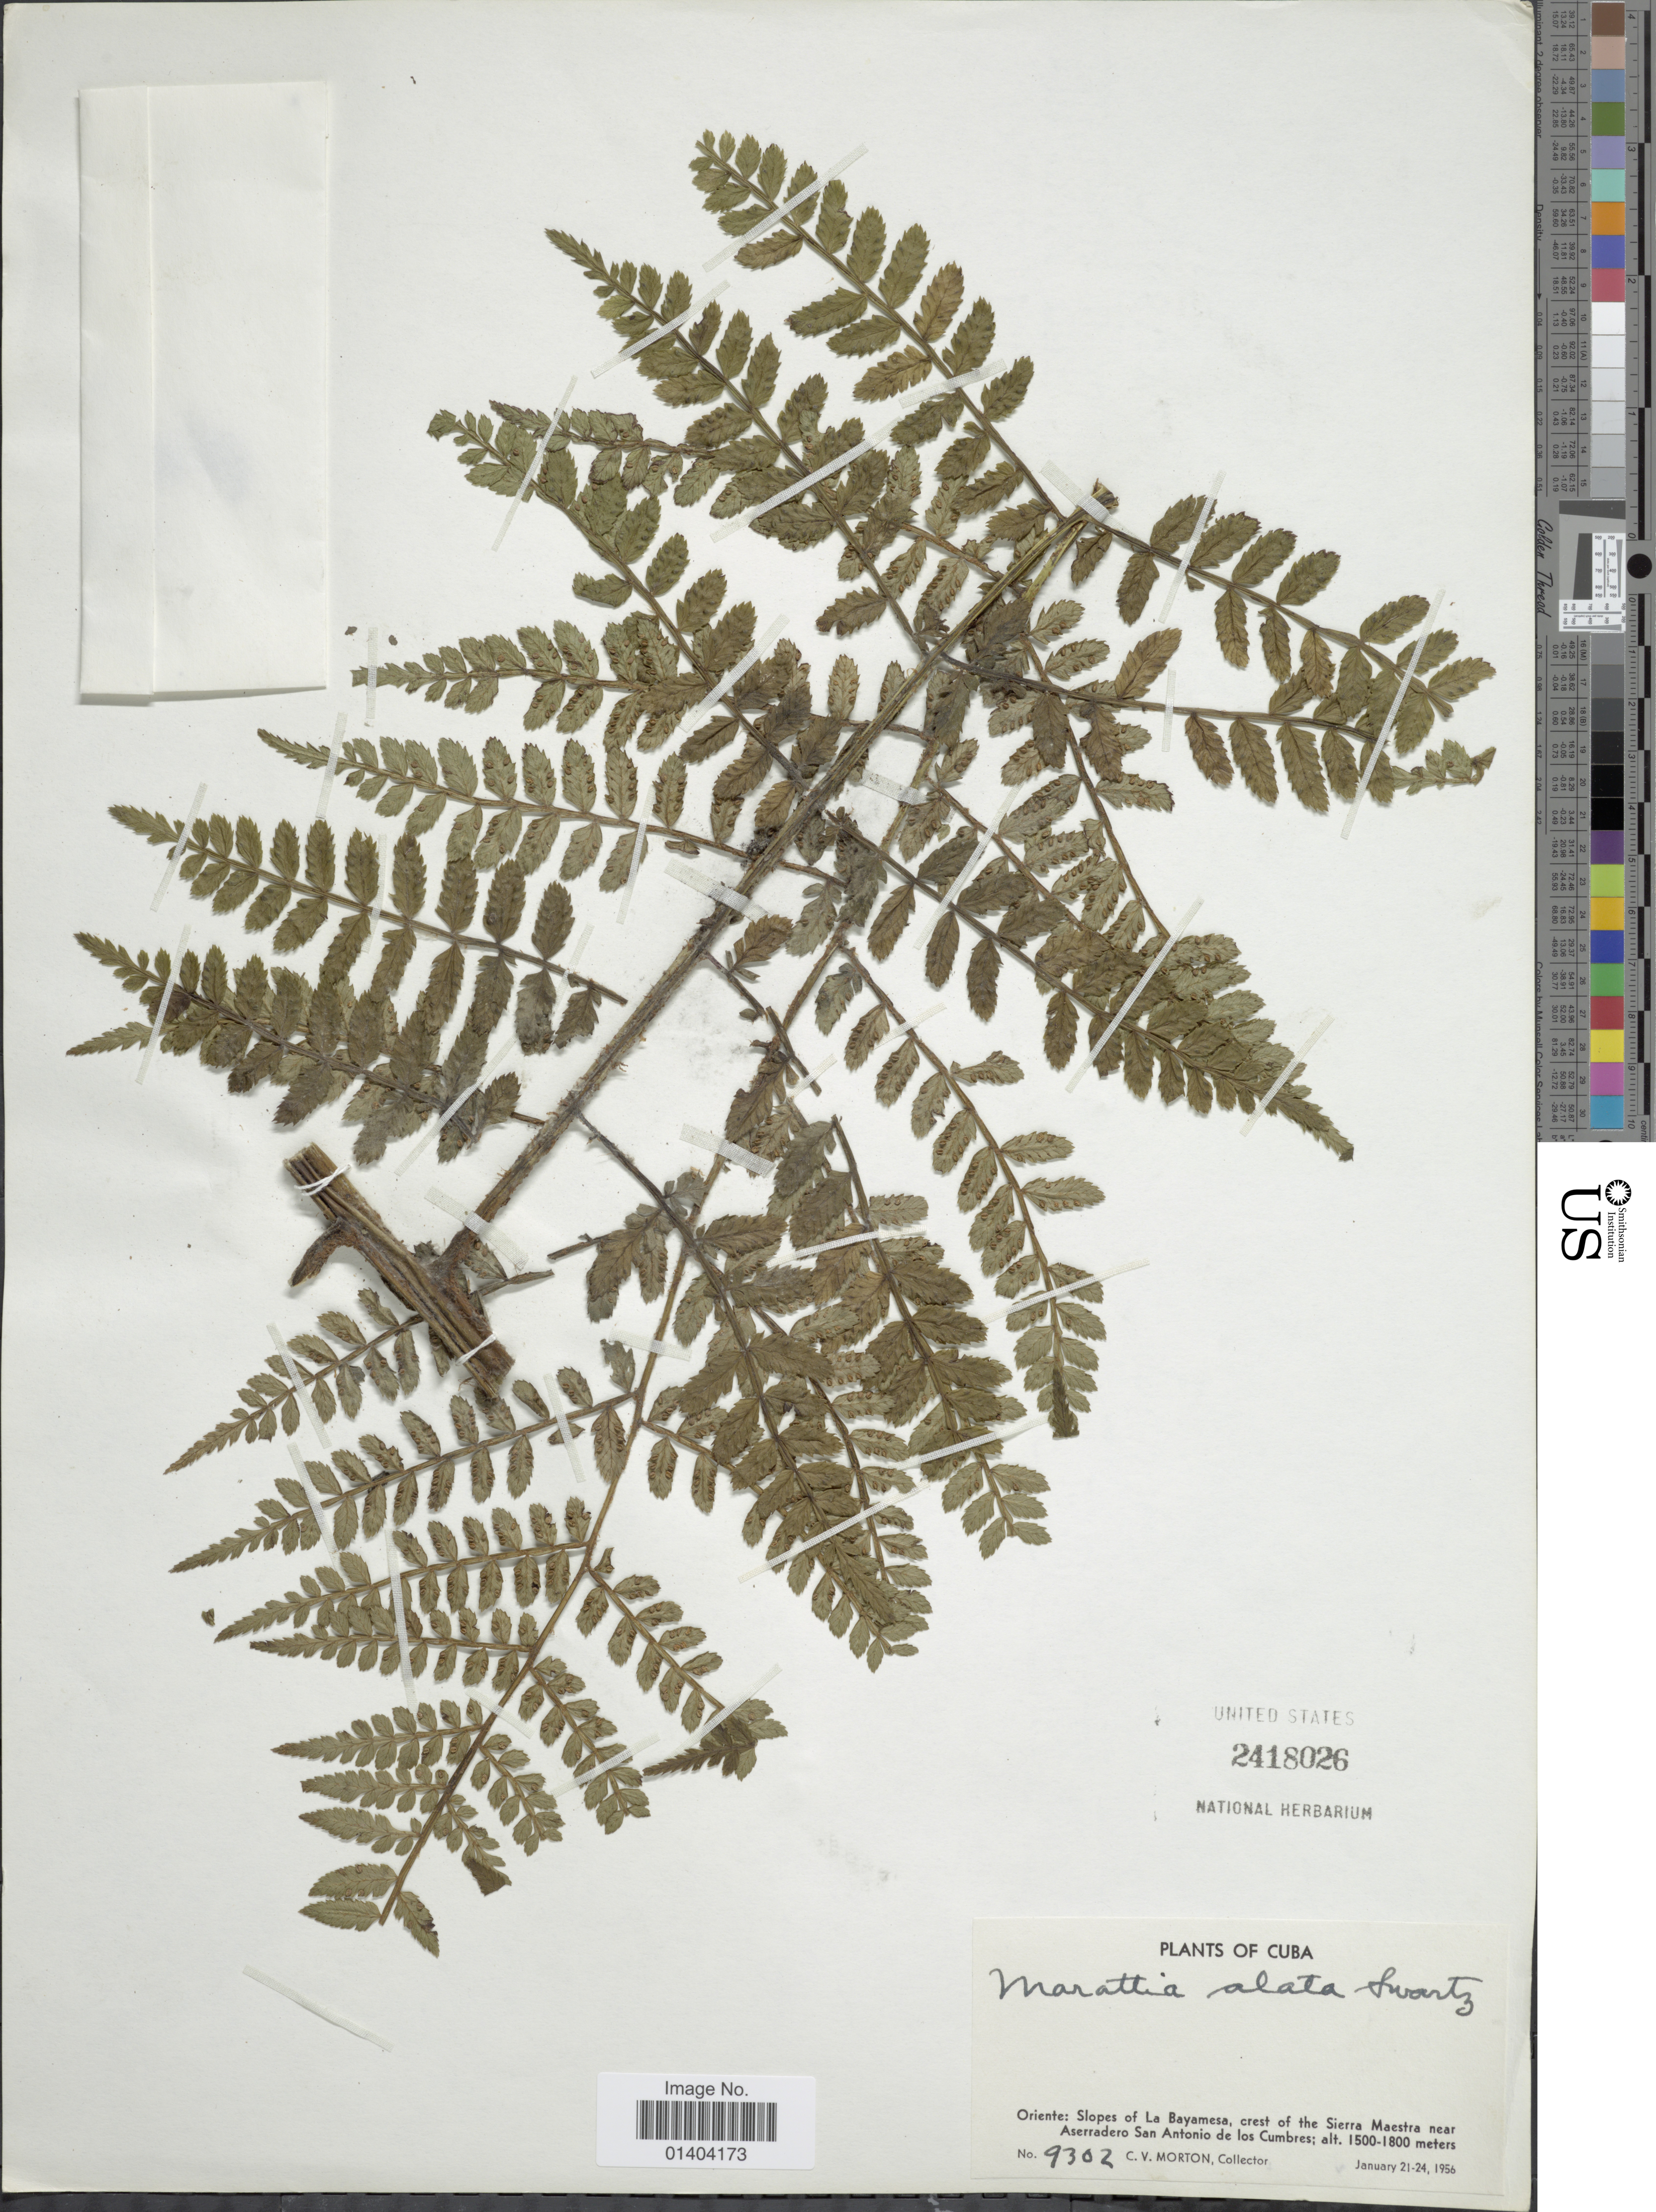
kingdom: Plantae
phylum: Tracheophyta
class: Polypodiopsida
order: Marattiales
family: Marattiaceae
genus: Marattia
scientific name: Marattia alata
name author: Sw.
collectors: C. V. Morton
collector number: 9302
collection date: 1956-01-21/1956-01-24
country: Cuba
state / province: Oriente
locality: Slopes of La Bayamesa crest of the Sierra Maestra near Aserradero San Antonio de los Cumbres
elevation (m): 1500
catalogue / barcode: US 2418026